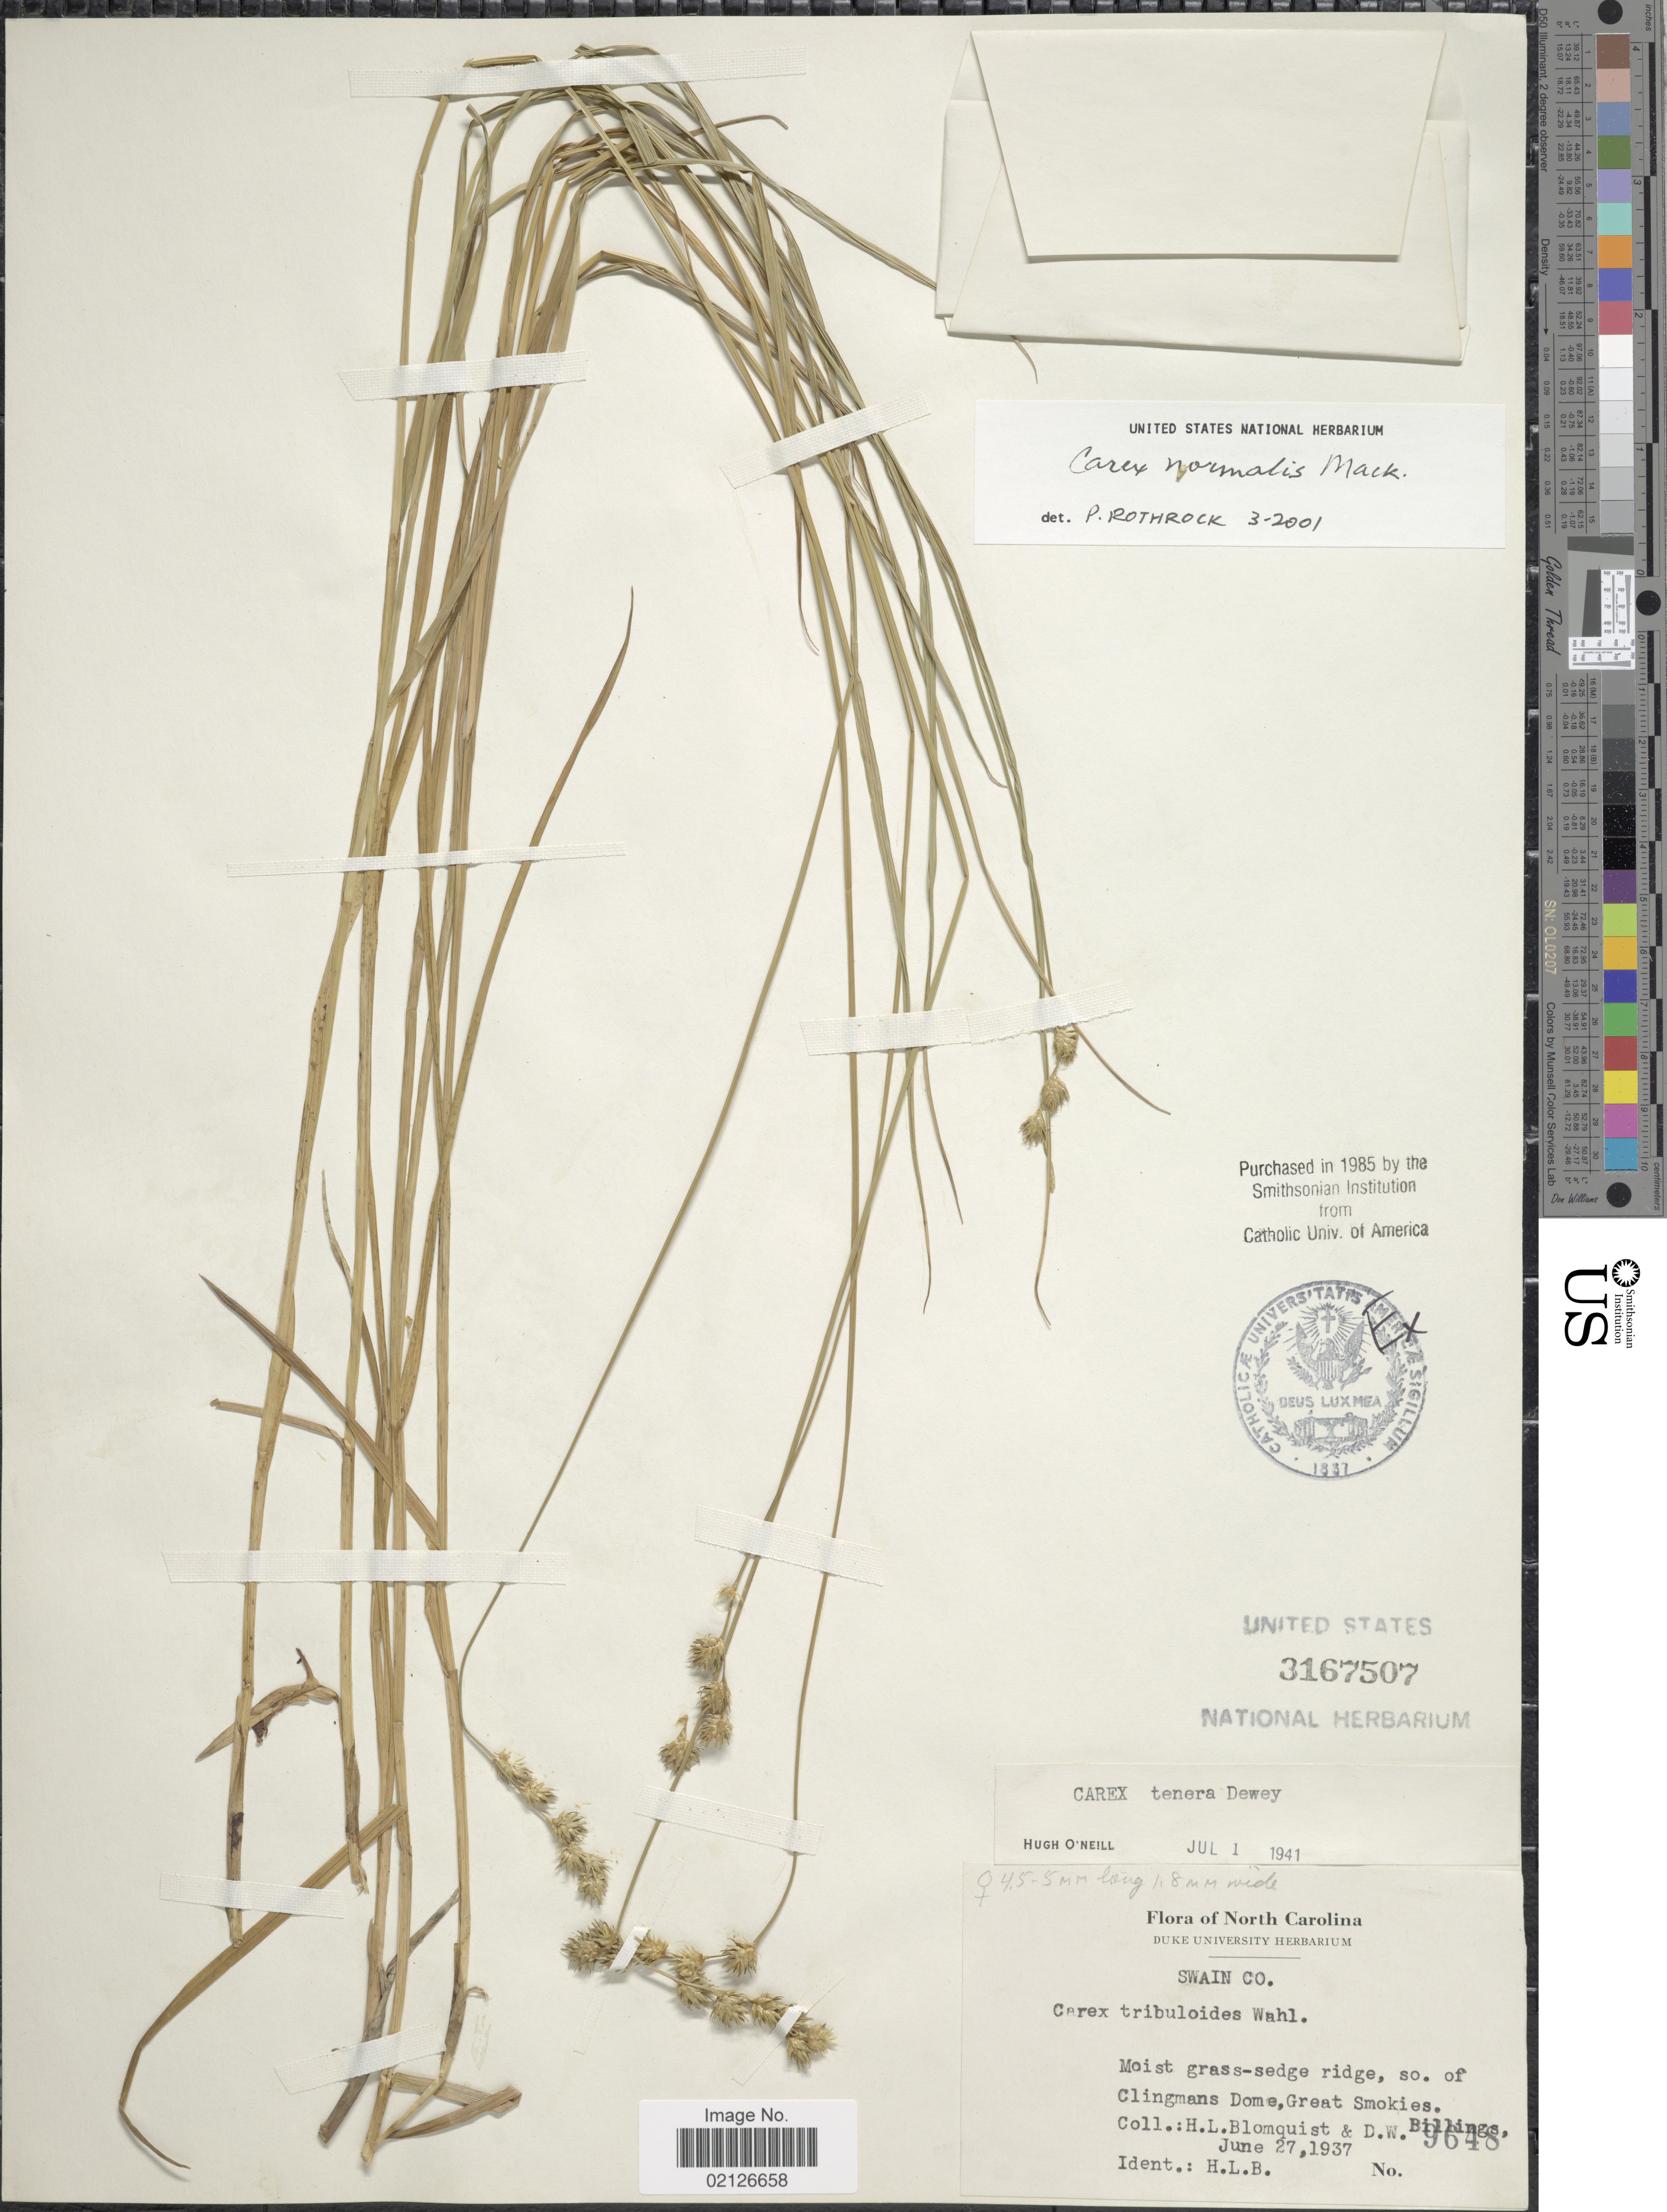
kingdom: Plantae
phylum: Tracheophyta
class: Liliopsida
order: Poales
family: Cyperaceae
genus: Carex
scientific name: Carex normalis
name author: Mack.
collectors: H. Blomquist & D. Billings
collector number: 9648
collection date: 1937-06-27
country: United States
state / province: North Carolina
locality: Swain Co., moist grass-sedge ridge, so. of Clingmans Domme, Great Smokies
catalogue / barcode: US 3167507